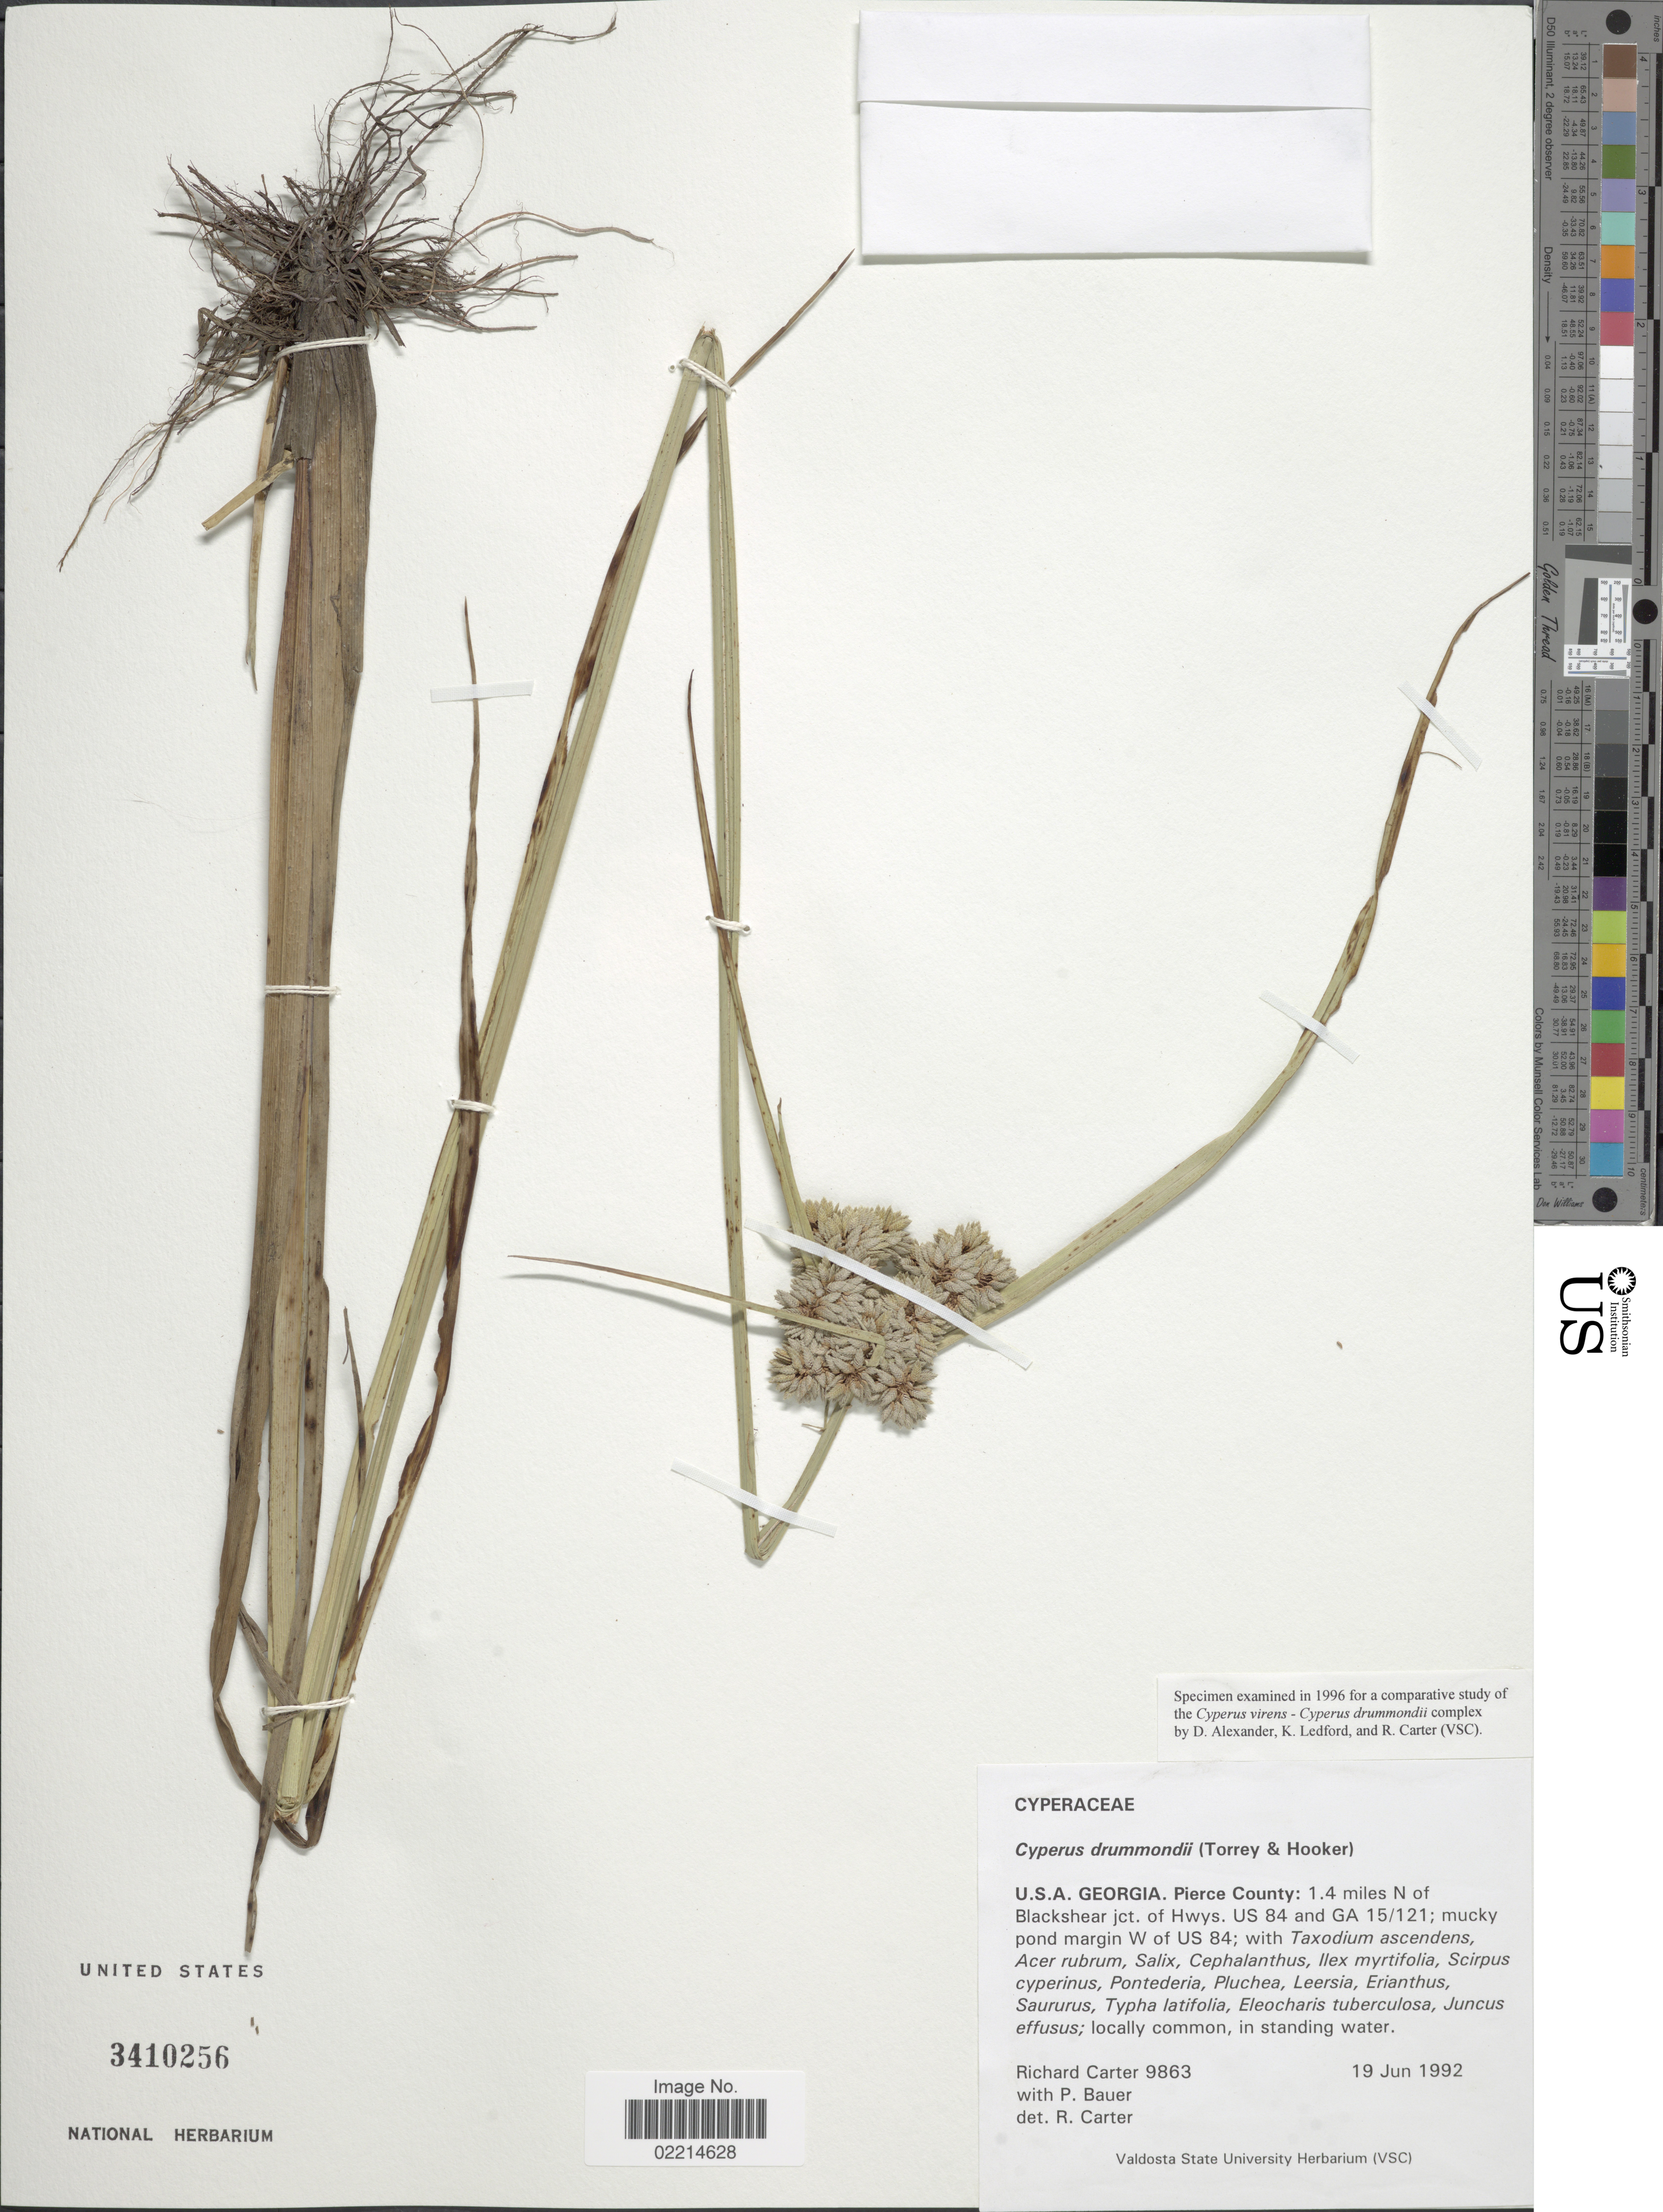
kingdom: Plantae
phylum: Tracheophyta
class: Liliopsida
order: Poales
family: Cyperaceae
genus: Cyperus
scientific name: Cyperus drummondii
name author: Torr. & Hook.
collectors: R. Carter & P. Bauer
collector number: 9863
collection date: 1992-06-19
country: United States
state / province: Georgia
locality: Pierce County: 1.4 miles N of Blackshear jct. of Hwys. US 84 and GA 15/121; mucky pond margin W of US 84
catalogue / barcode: US 3410256